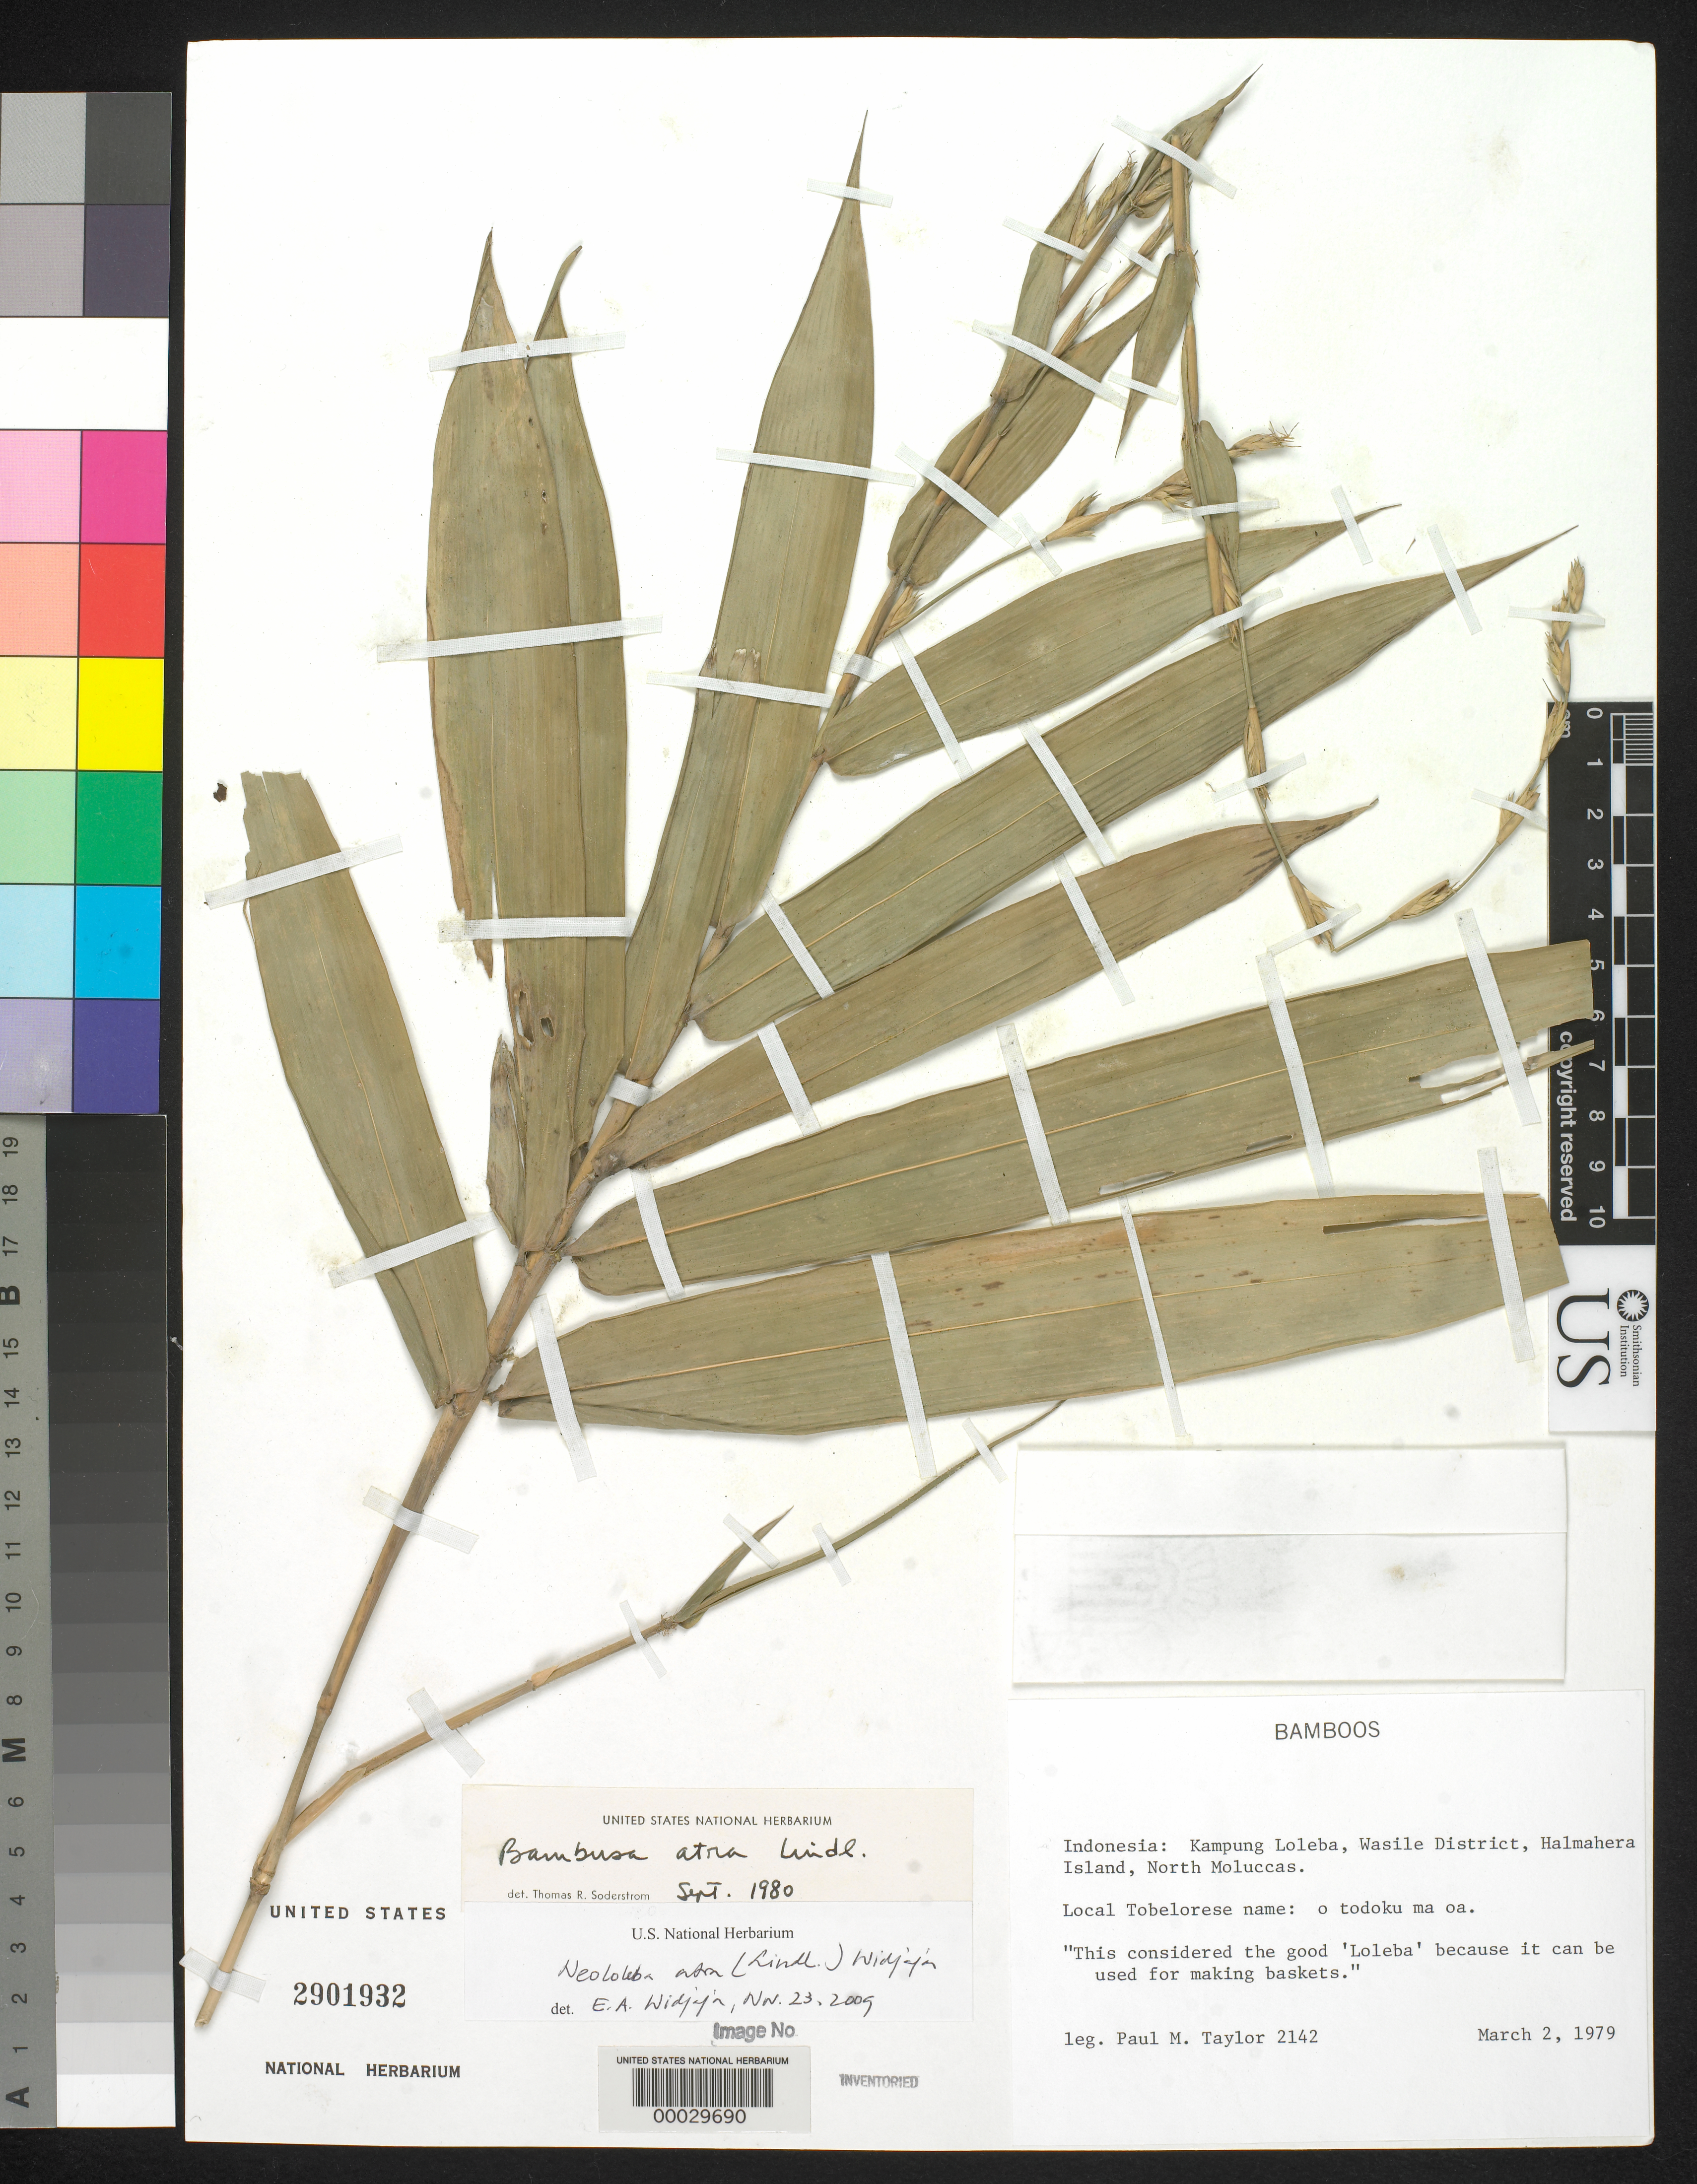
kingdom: Plantae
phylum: Tracheophyta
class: Liliopsida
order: Poales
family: Poaceae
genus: Neololeba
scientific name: Neololeba atra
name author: (Lindl.) Widjaja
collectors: P. M. Taylor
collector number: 2142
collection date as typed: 02 Mar 1979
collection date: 1979-03-02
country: Indonesia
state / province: Maluku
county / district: Maluku Utara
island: Halmahera I.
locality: Kampung Loleba, North Moluccas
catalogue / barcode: US 2901932